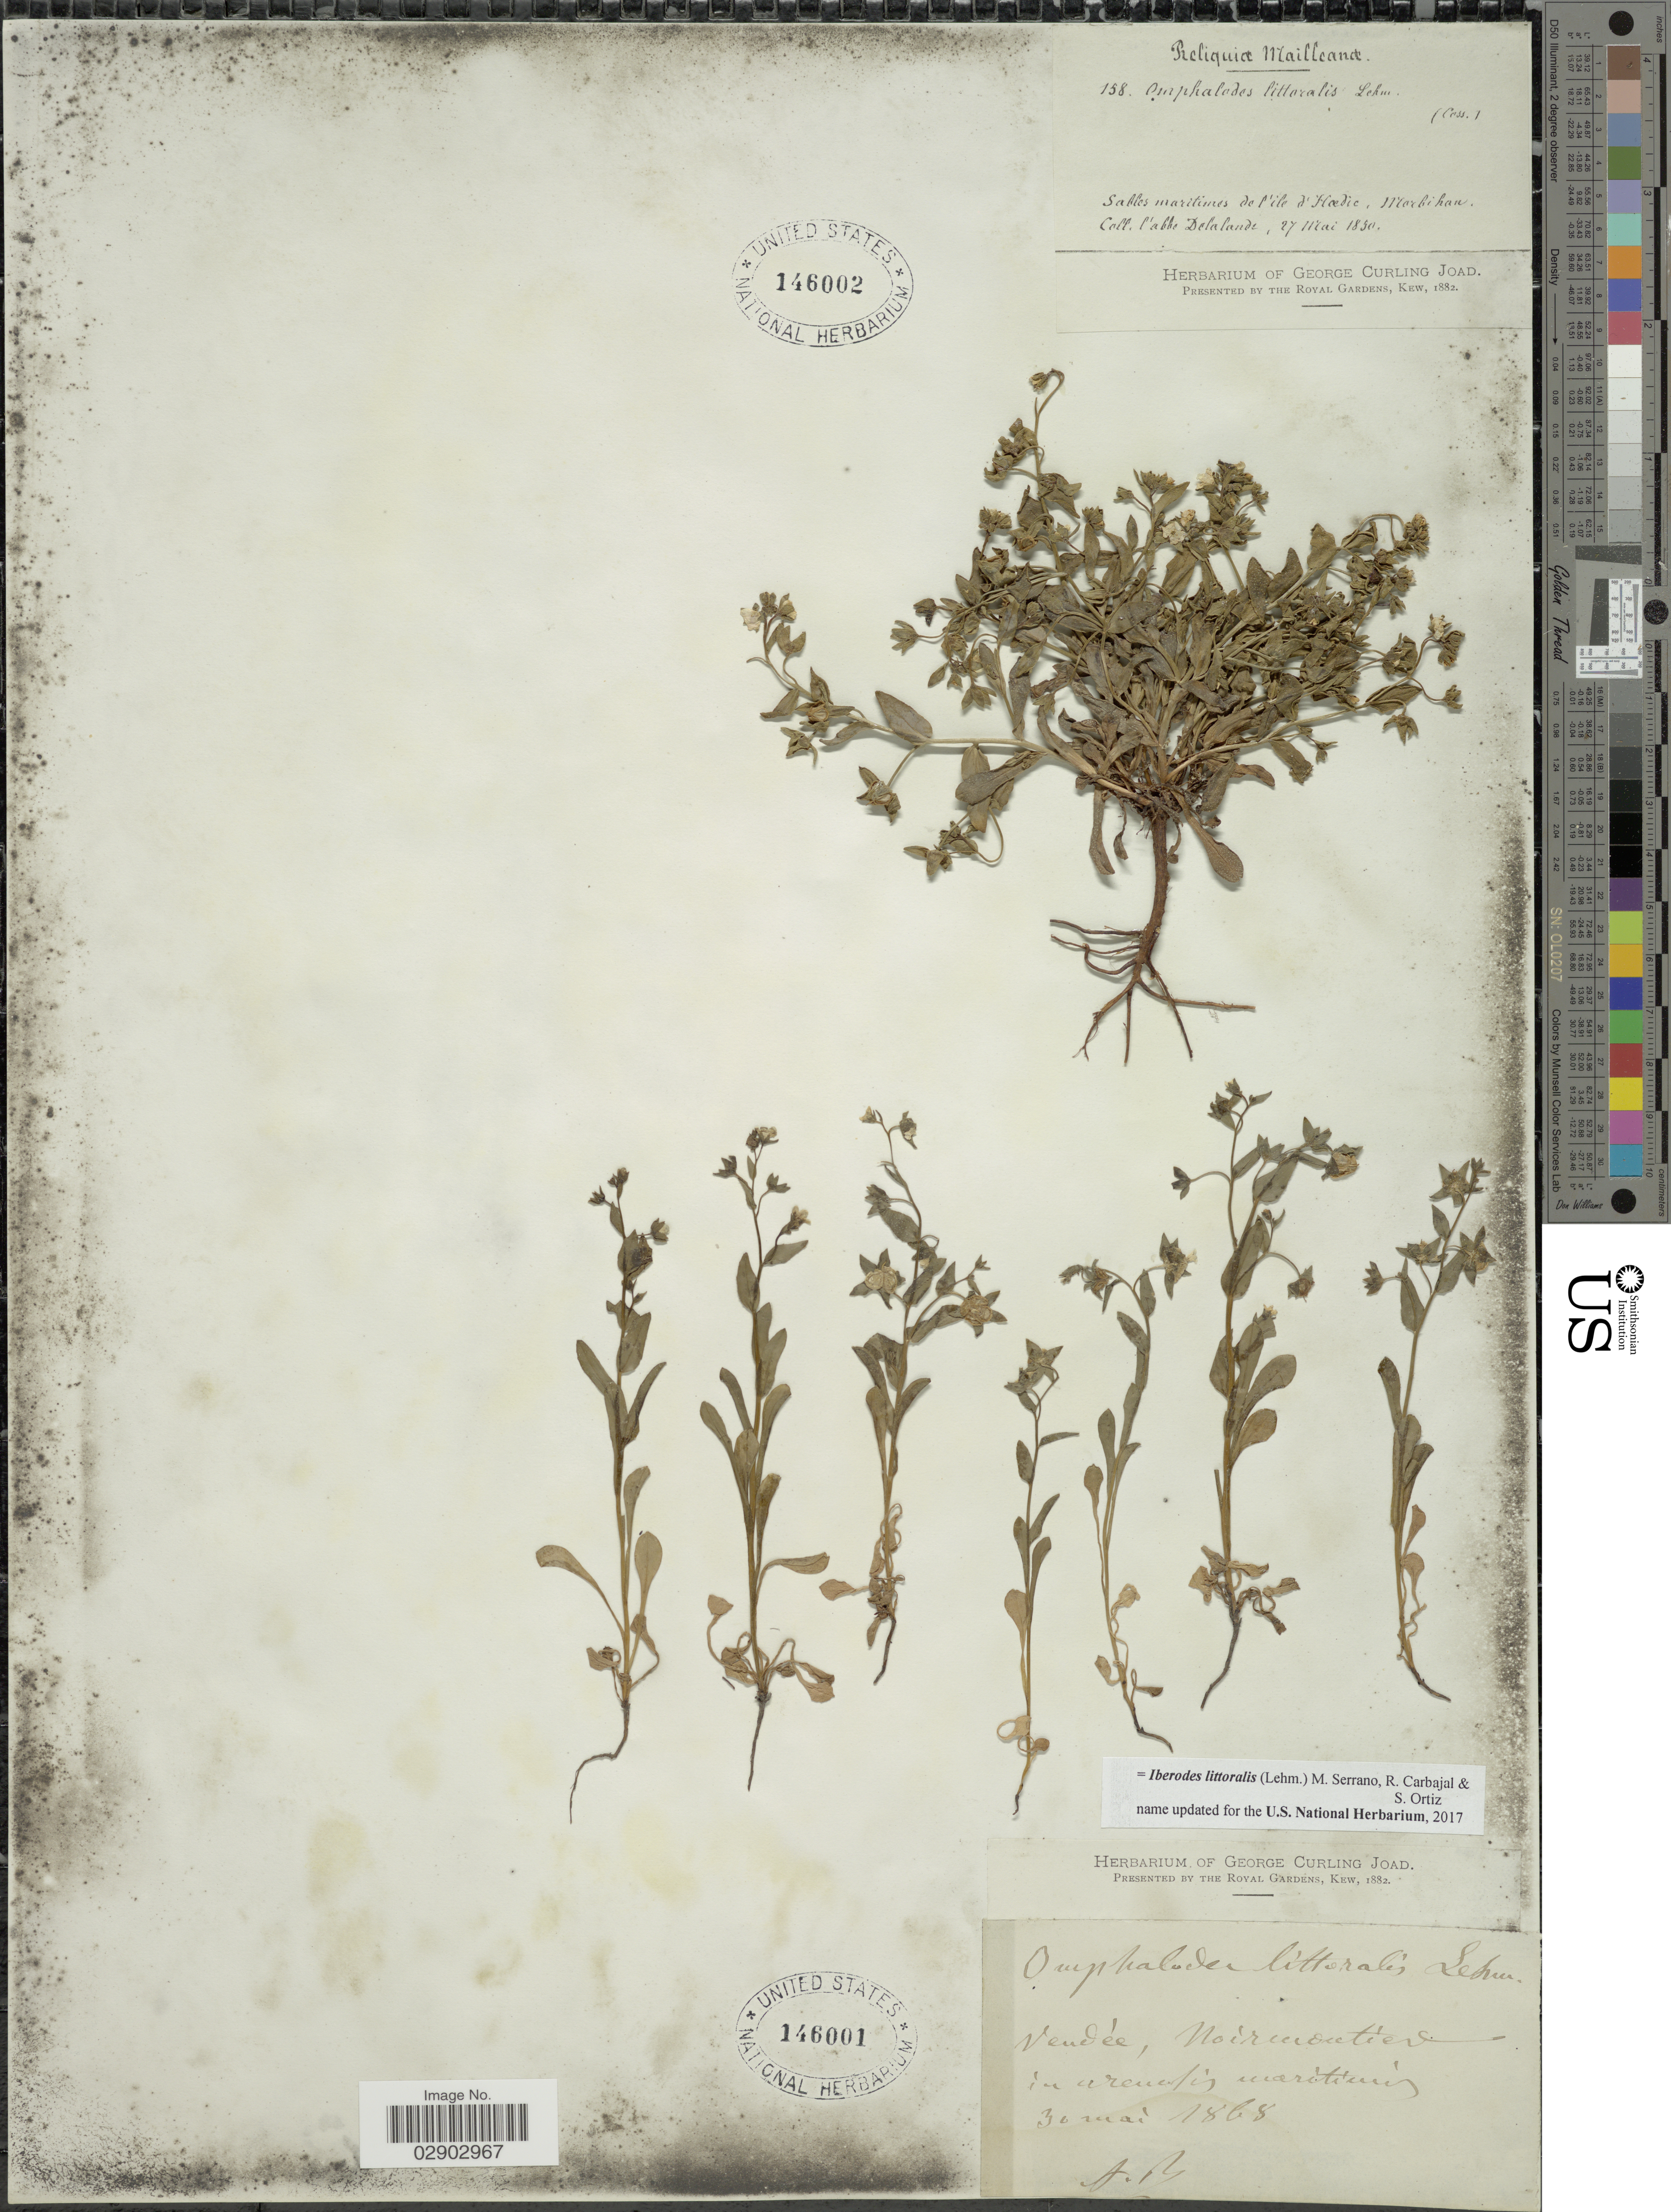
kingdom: Plantae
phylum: Tracheophyta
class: Magnoliopsida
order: Boraginales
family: Boraginaceae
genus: Iberodes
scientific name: Iberodes littoralis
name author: (Lehm.) M. Serrano et al.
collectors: A. Delalande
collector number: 158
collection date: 1850-05-27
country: France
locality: Sables maritimes de l'ile d'Hoedic, Marbihan. Reliquia Mailleana.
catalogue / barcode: US 146002-2